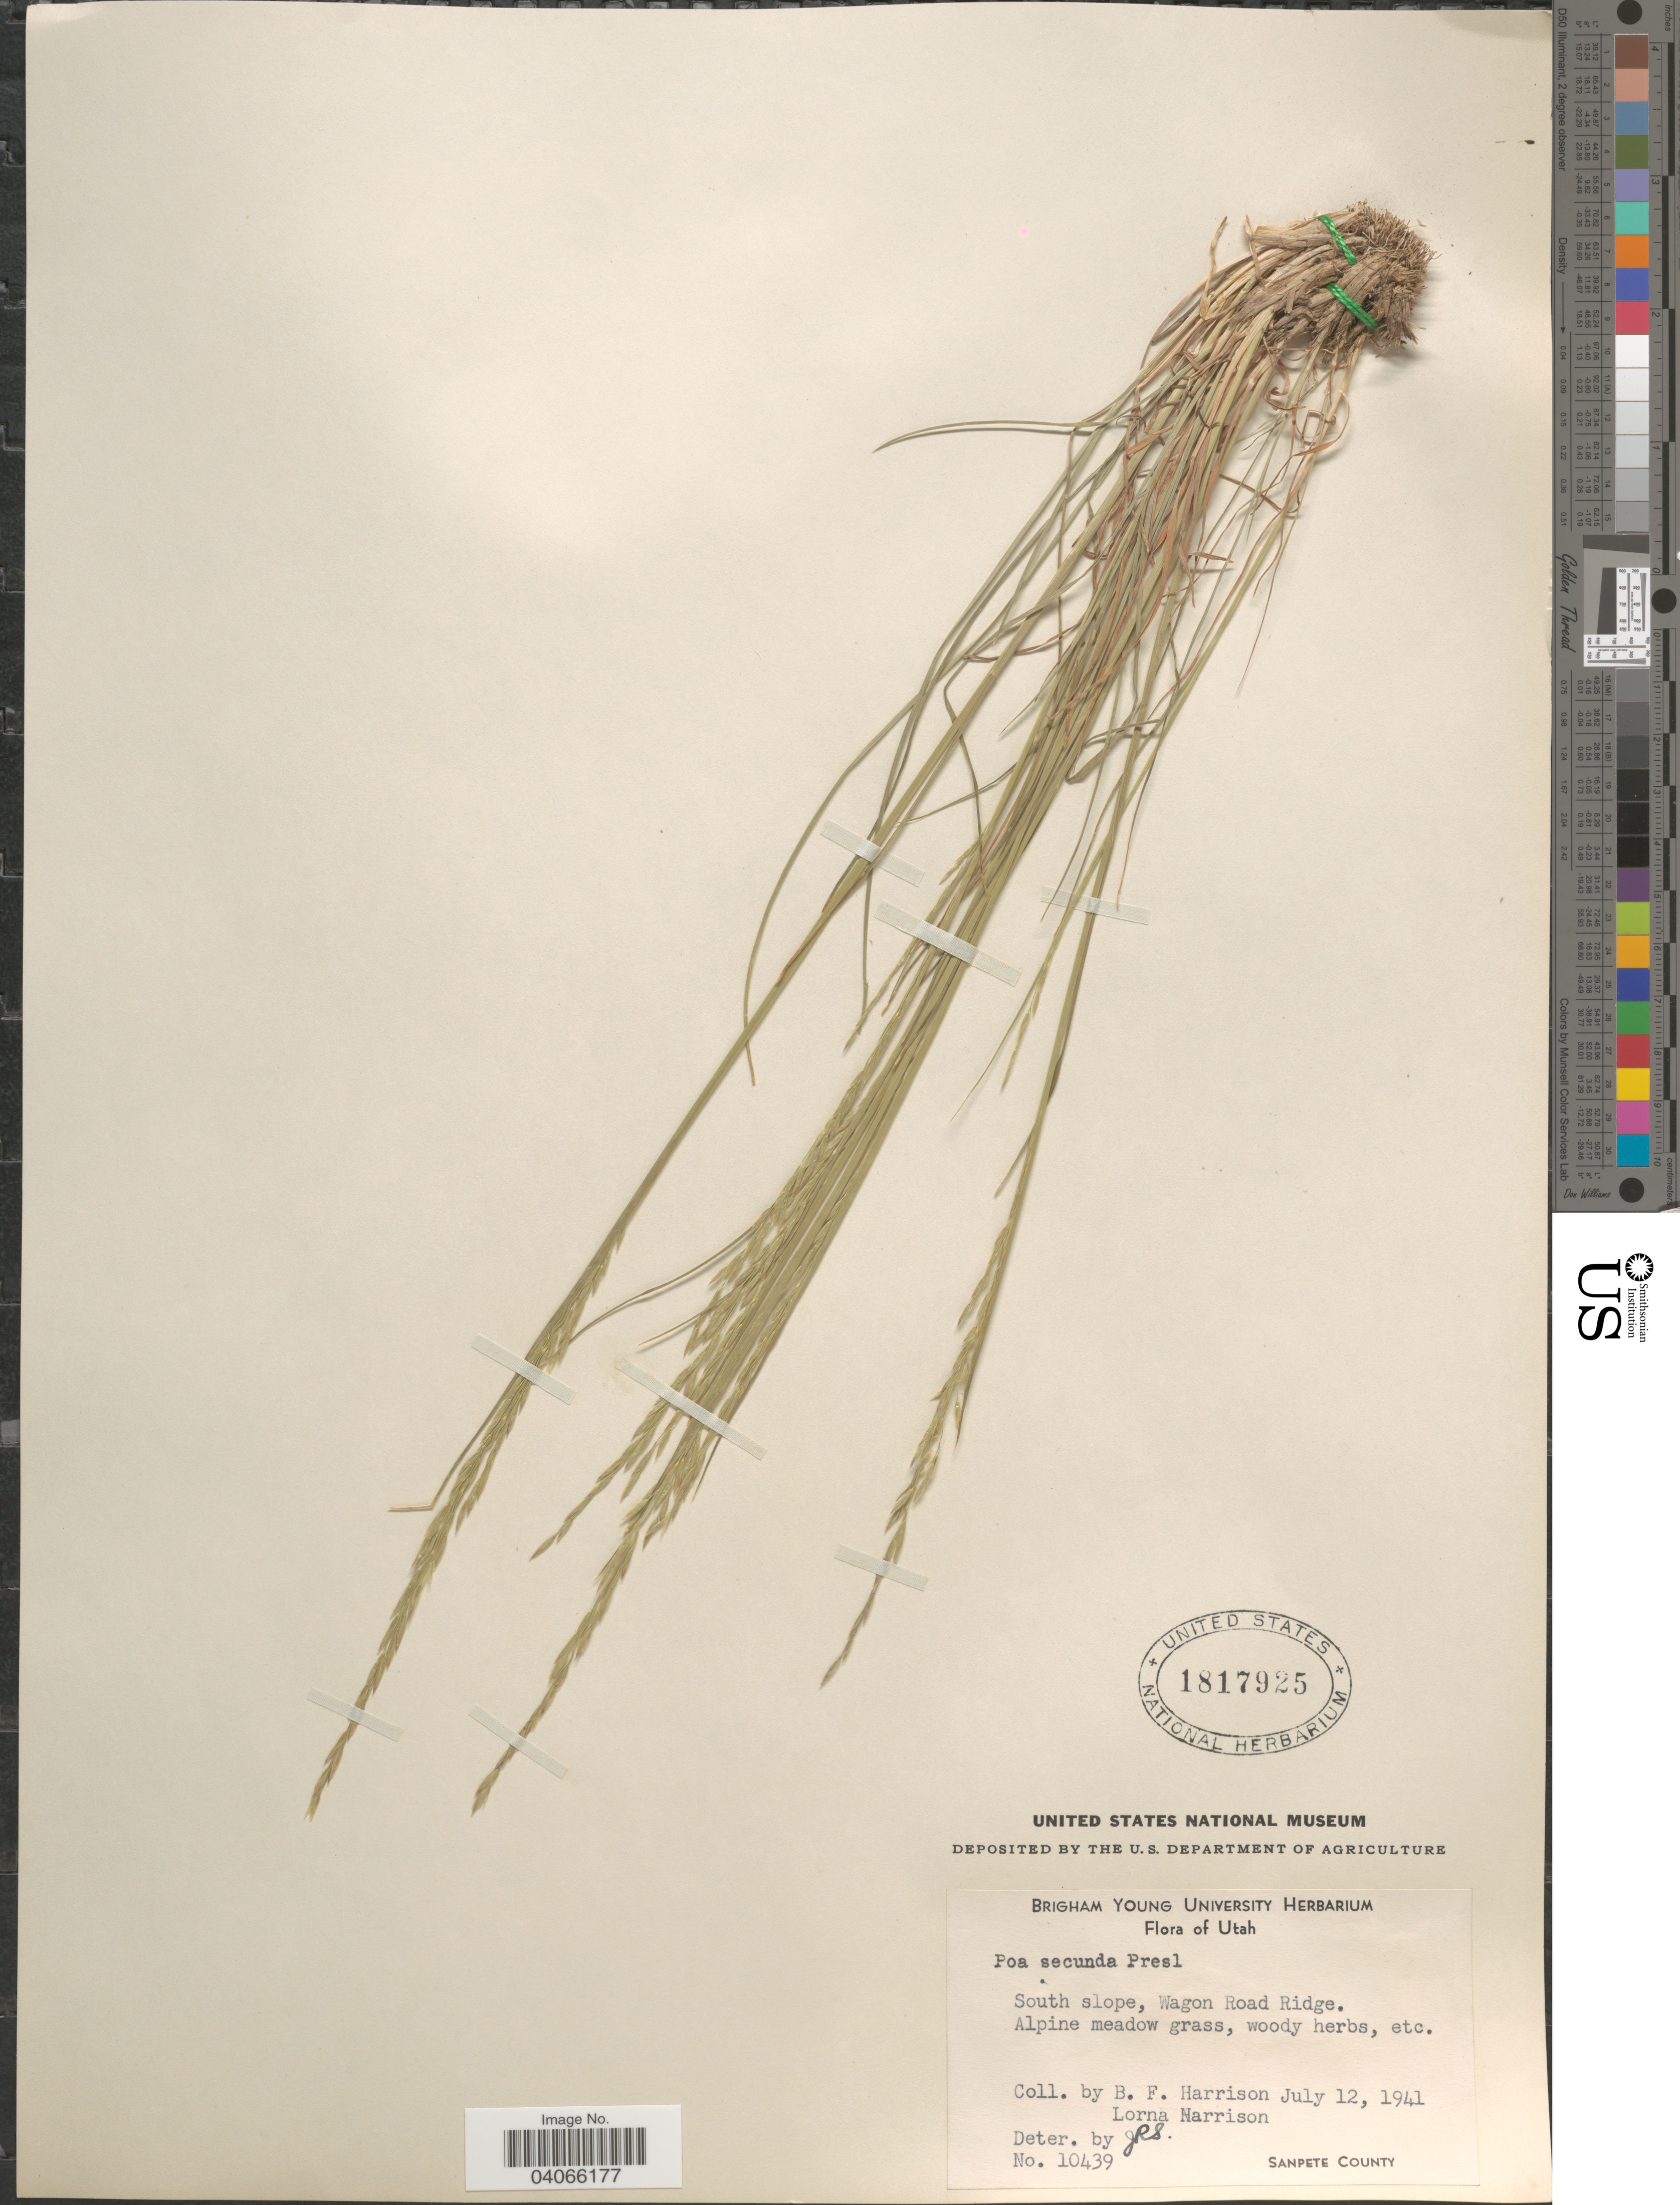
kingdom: Plantae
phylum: Tracheophyta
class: Liliopsida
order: Poales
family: Poaceae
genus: Poa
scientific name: Poa secunda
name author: J. Presl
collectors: B. F. Harrison & L. Harrison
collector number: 10439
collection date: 1941-07-12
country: United States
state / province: Utah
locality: South slope, Wagon Road Ridge. Sanpete County.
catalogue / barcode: US 1817925